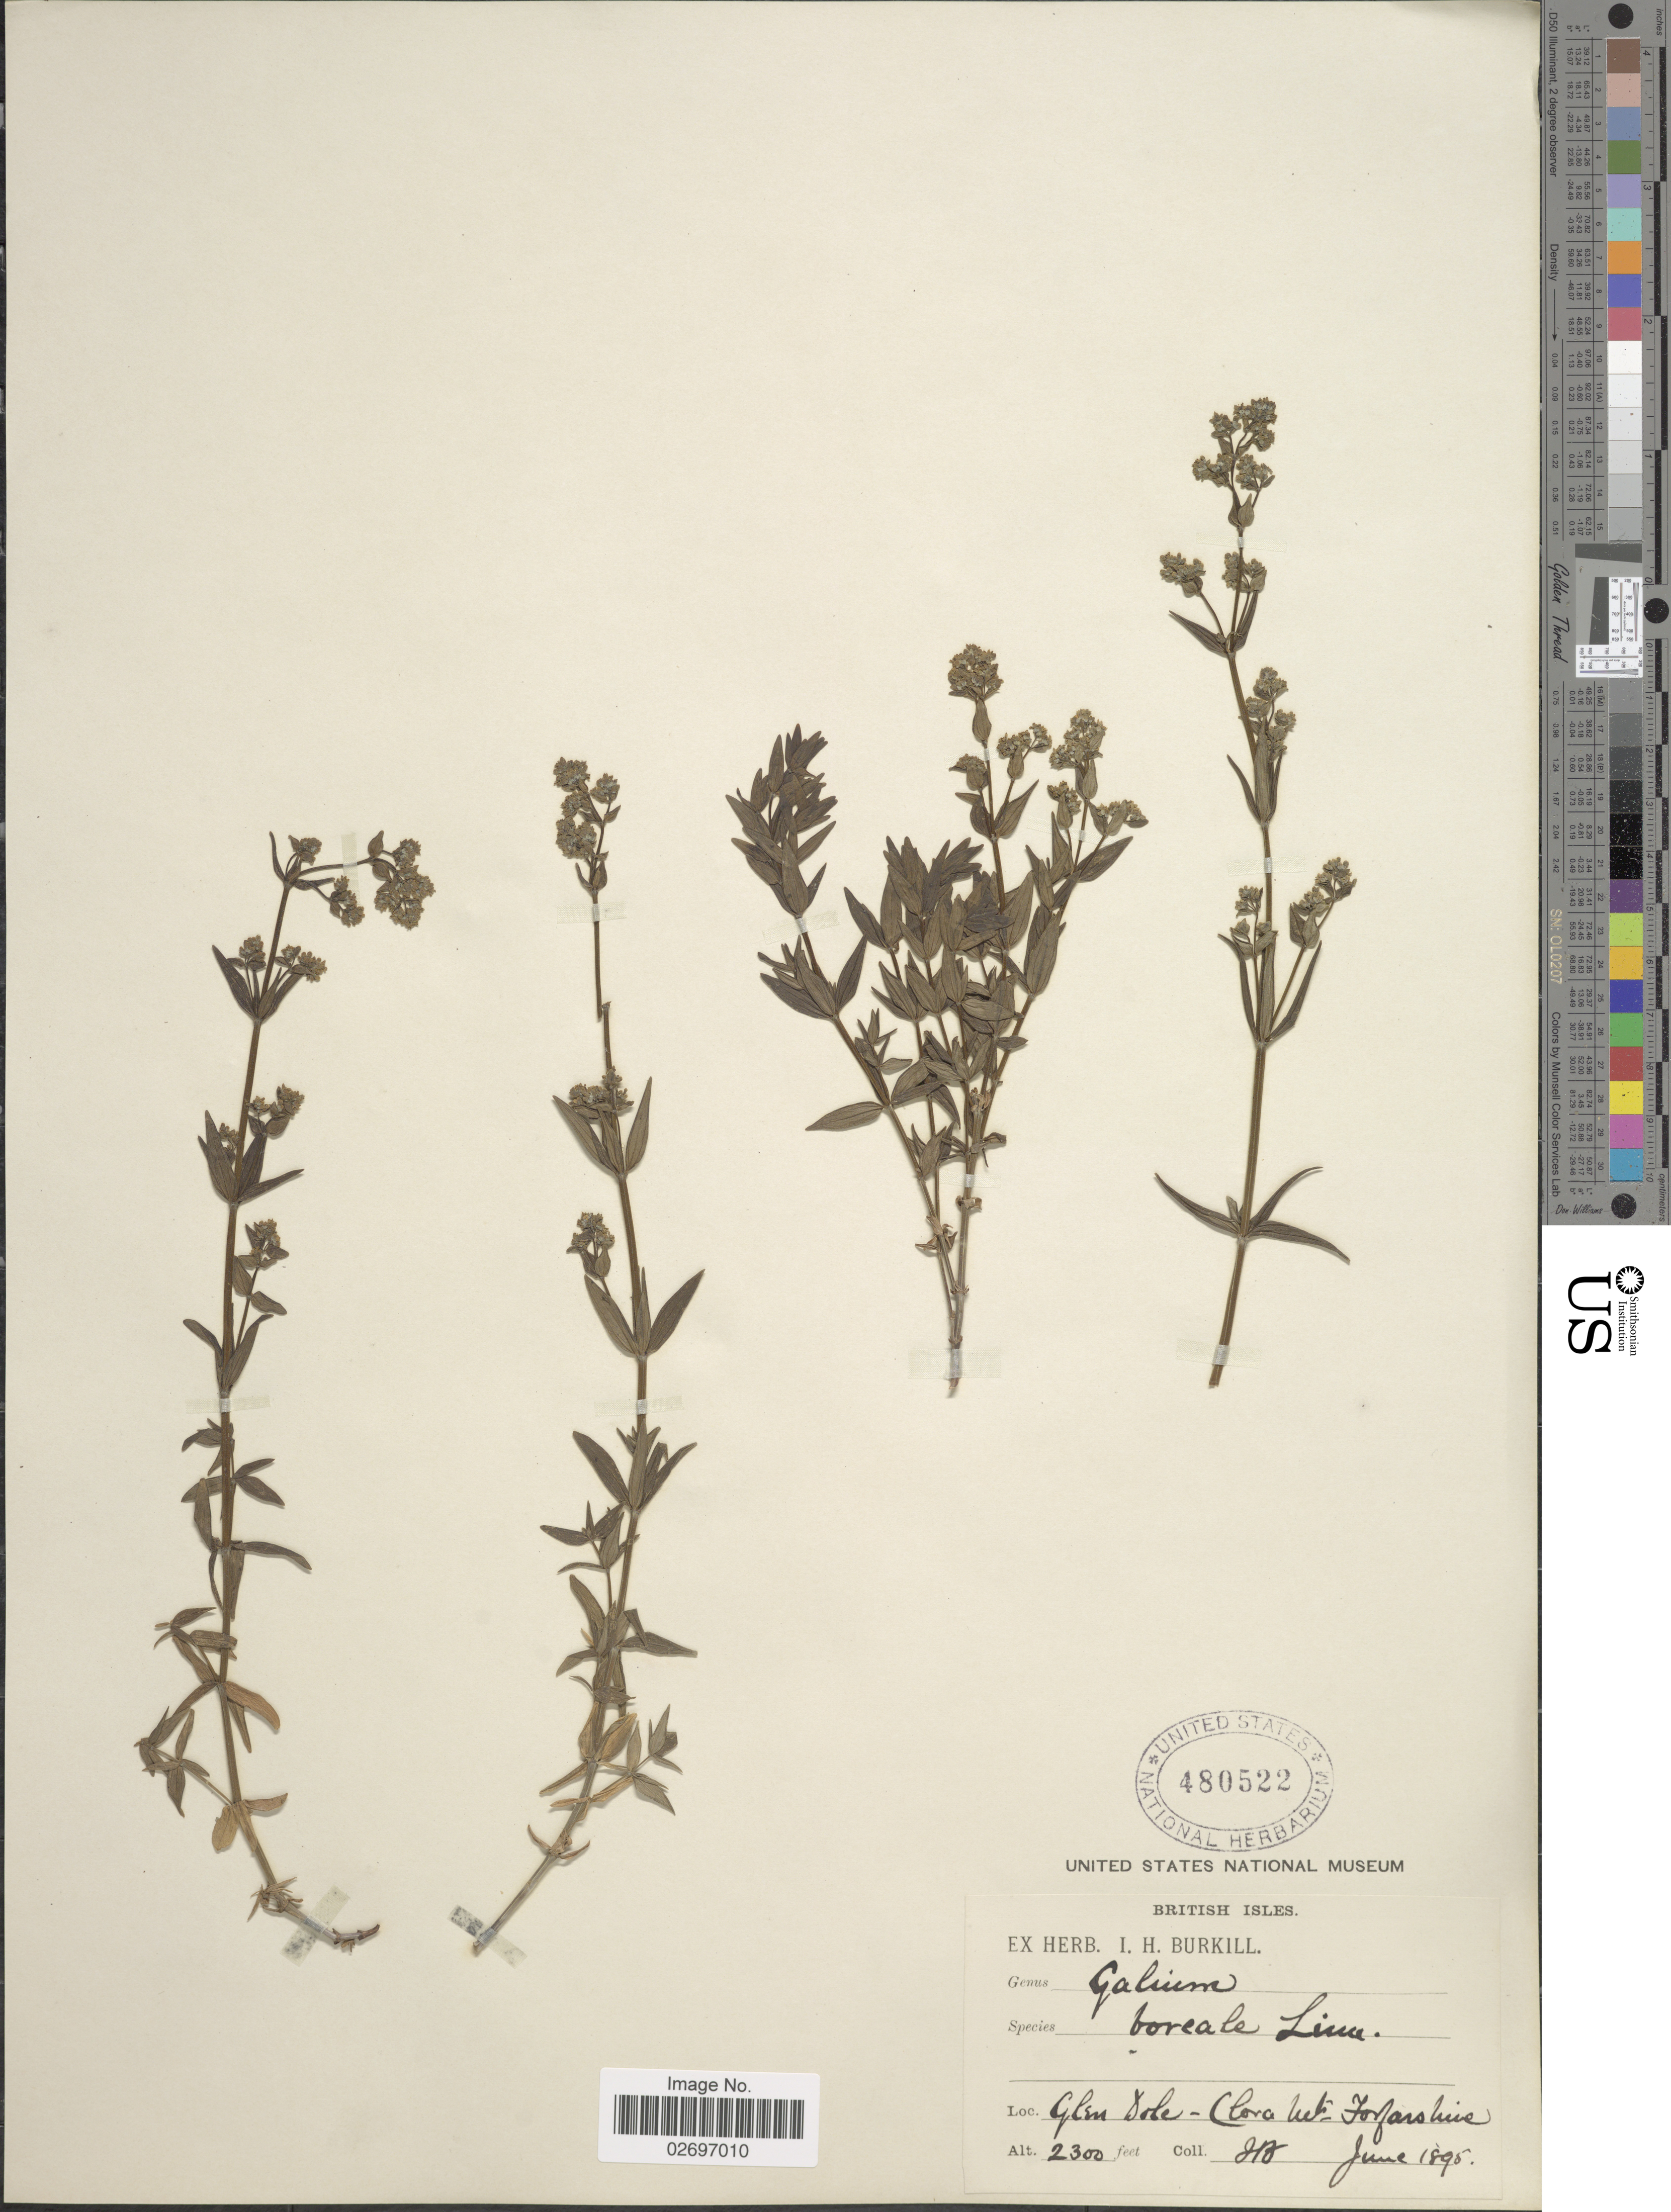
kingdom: Plantae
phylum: Tracheophyta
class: Magnoliopsida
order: Gentianales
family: Rubiaceae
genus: Galium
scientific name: Galium boreale L.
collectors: I. H. Burkill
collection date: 1895-06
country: United Kingdom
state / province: Scotland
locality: British Isles, Glen Dole- Clova Mts. Forfarshire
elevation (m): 701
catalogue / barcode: US 480522